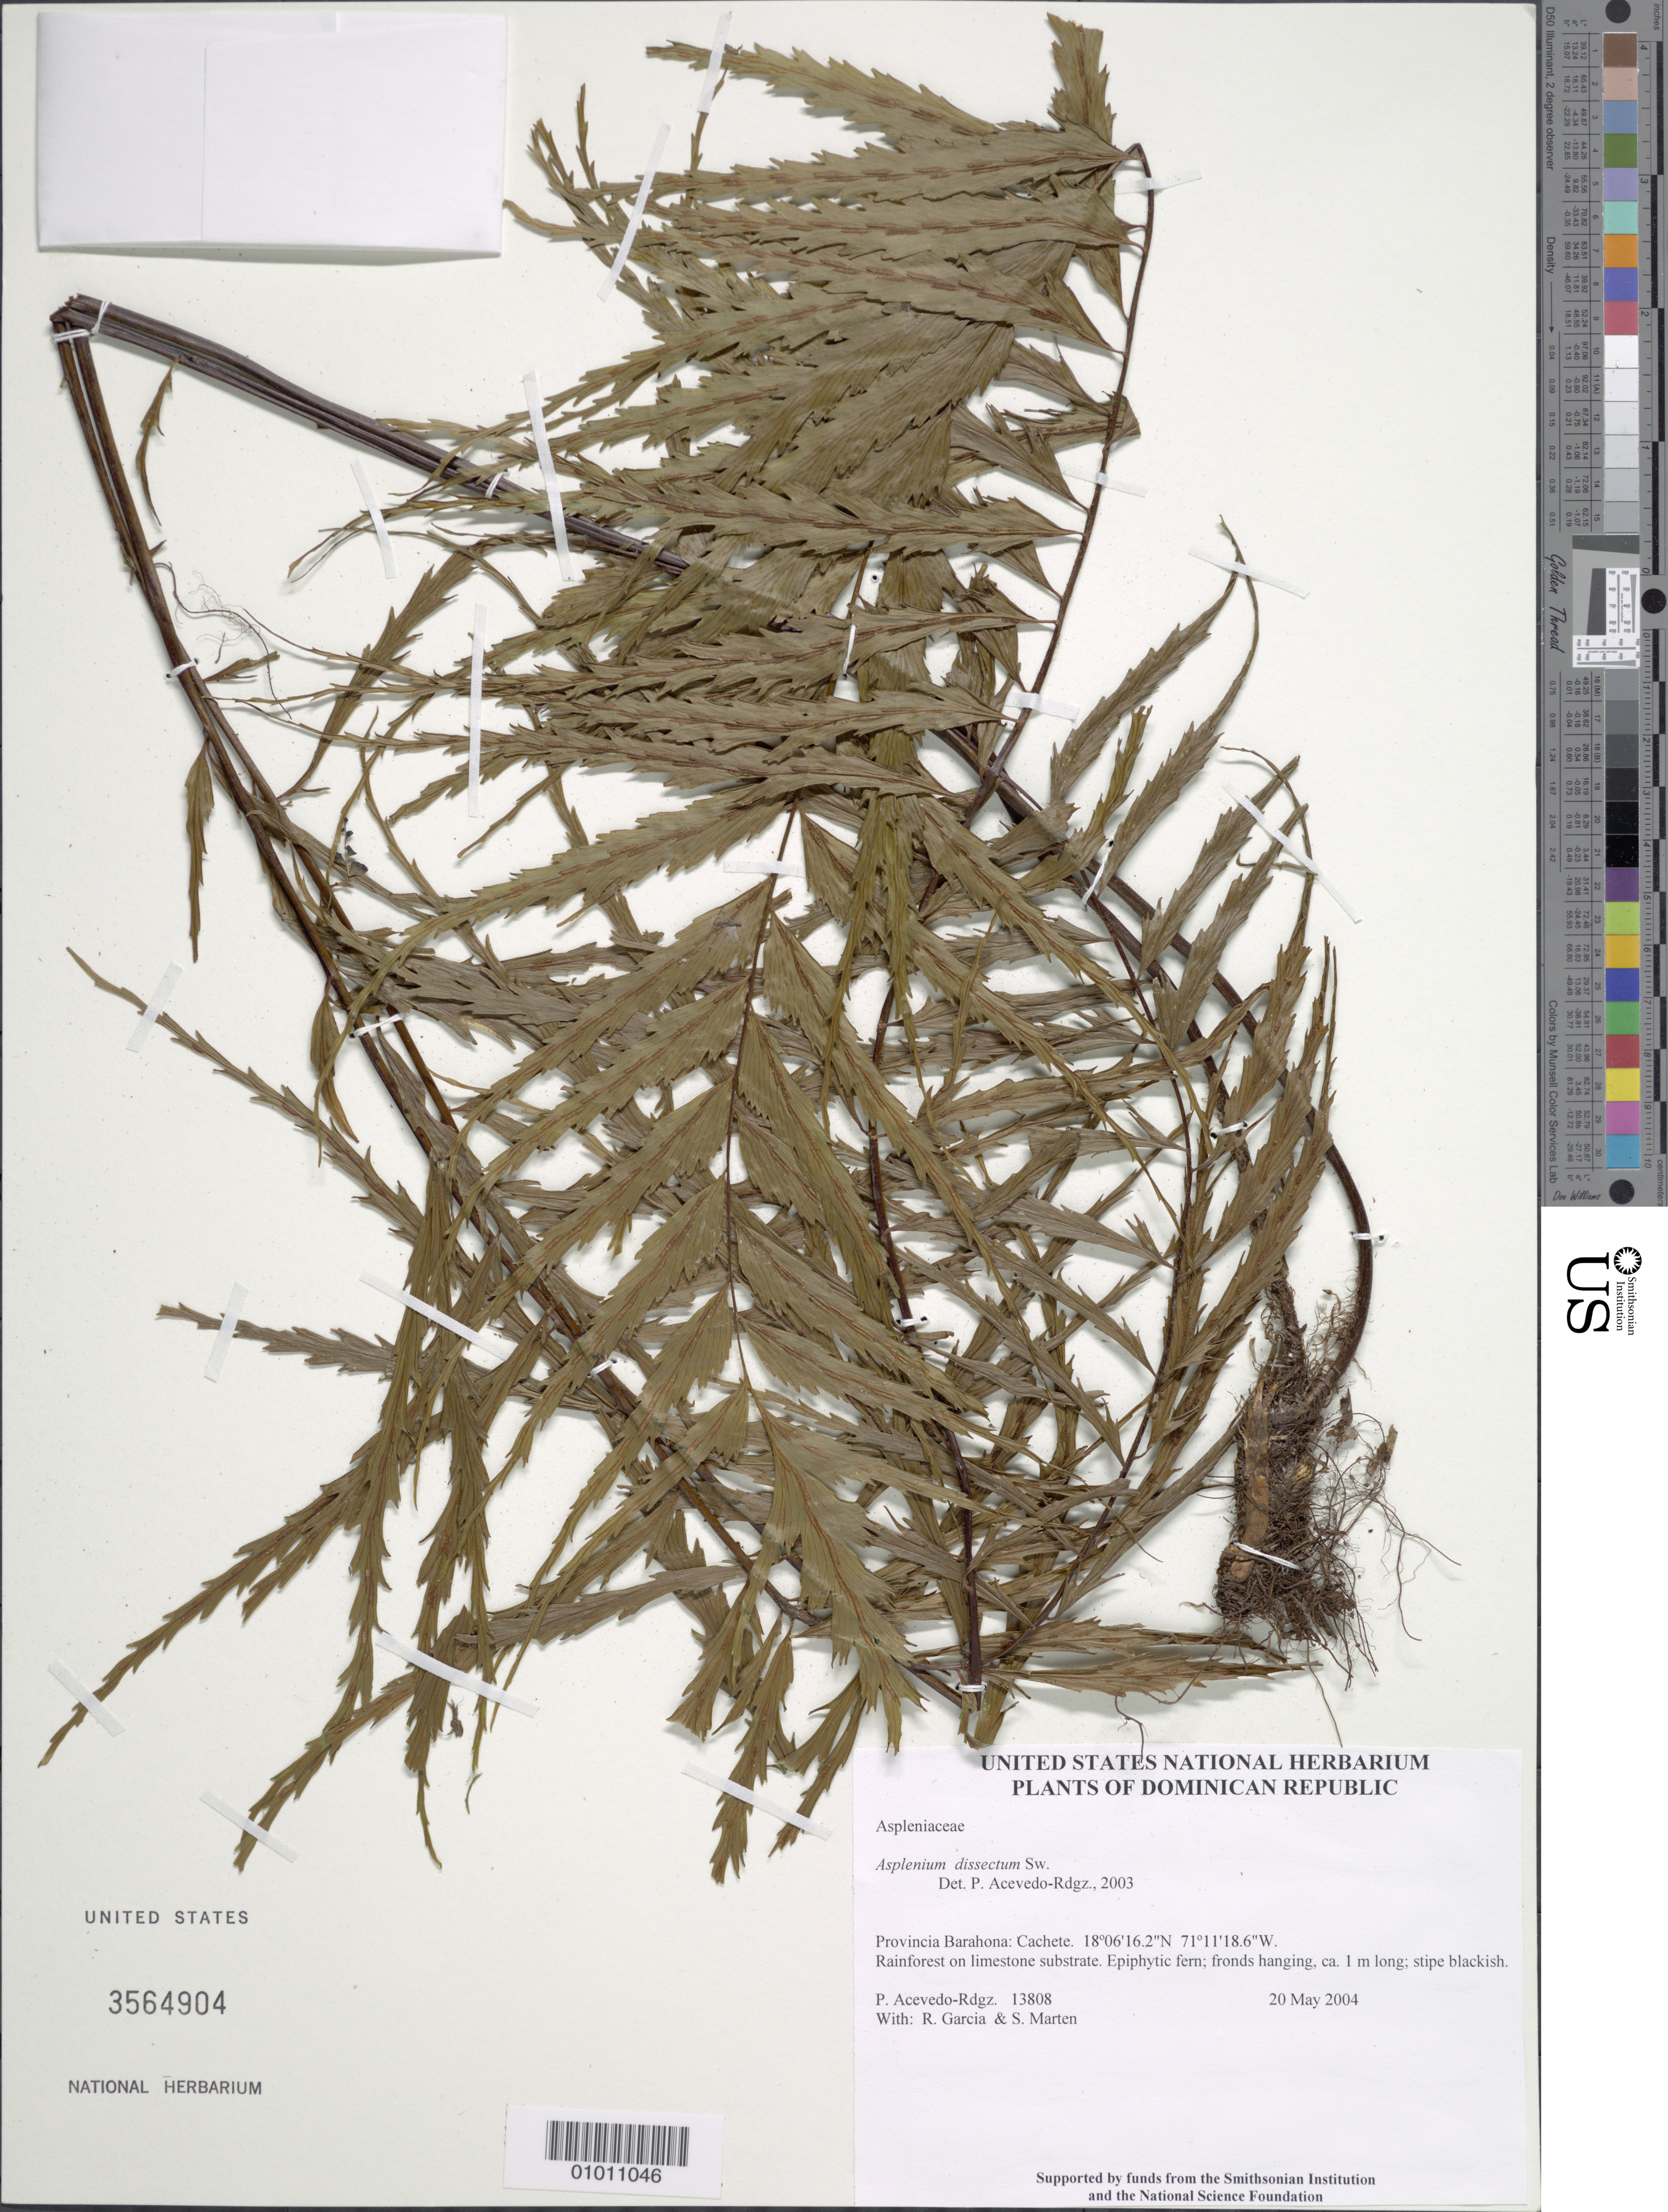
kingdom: Plantae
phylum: Tracheophyta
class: Polypodiopsida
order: Polypodiales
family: Aspleniaceae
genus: Asplenium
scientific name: Asplenium dissectum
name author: Sw.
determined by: Acevedo-Rodríguez, P., (BOT), Smithsonian Institution - National Museum of Natural History (UNITED STATES)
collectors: P. Acevedo-Rodr., R. G. García & S. Marten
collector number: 13808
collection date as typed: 20 May 2004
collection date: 2004-05-20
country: Dominican Republic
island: Hispaniola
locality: Provincia Barahona: Cachete.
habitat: Rainforest on limestone substrate.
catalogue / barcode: US 3564904